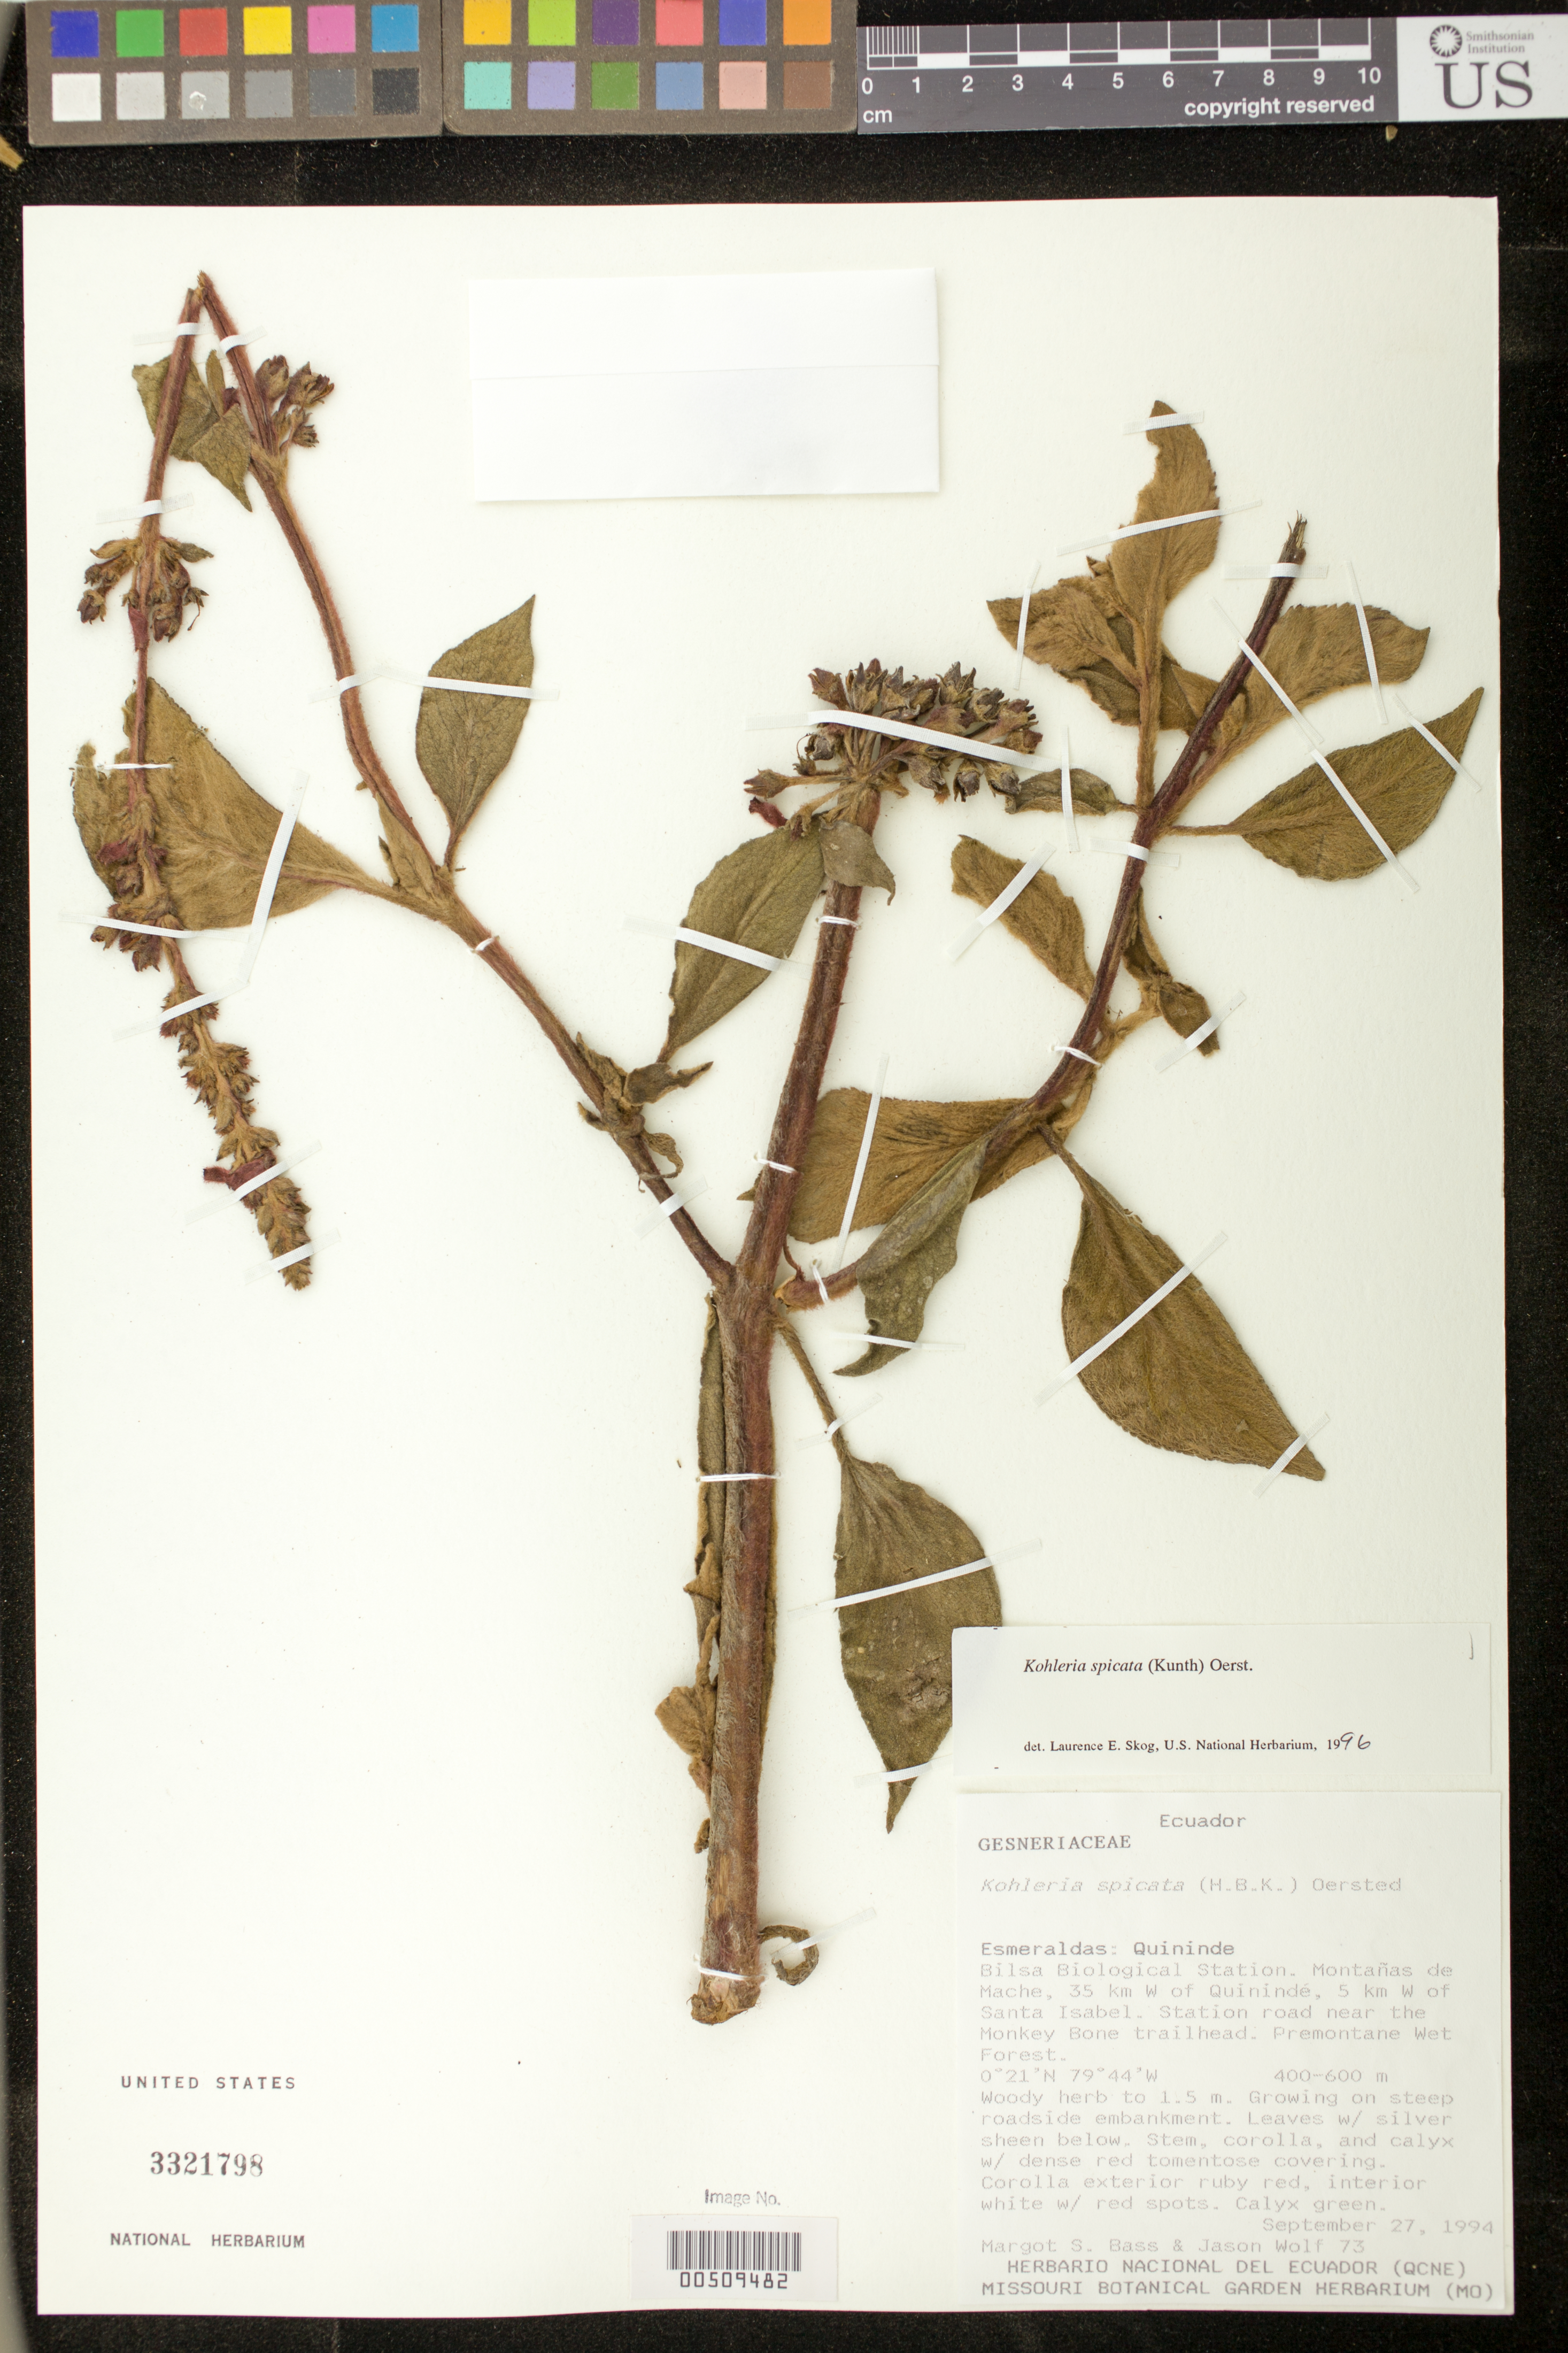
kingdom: Plantae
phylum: Tracheophyta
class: Magnoliopsida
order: Lamiales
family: Gesneriaceae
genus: Kohleria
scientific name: Kohleria spicata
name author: (Kunth) Oerst.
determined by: Skog, Laurence E.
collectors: M. Bass & J. Wolf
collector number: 73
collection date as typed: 27 Sep 1994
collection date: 1994-09-27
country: Ecuador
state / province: Esmeraldas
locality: Quininde; Bilsa Biological Station, Montañas de Mache, 35 km W of Quinindé, 5 km W of Santa Isabel; station road near the Monkey Bone trilhead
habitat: Premontane wet forest; on steep roadside embankment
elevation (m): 400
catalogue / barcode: US 3321798